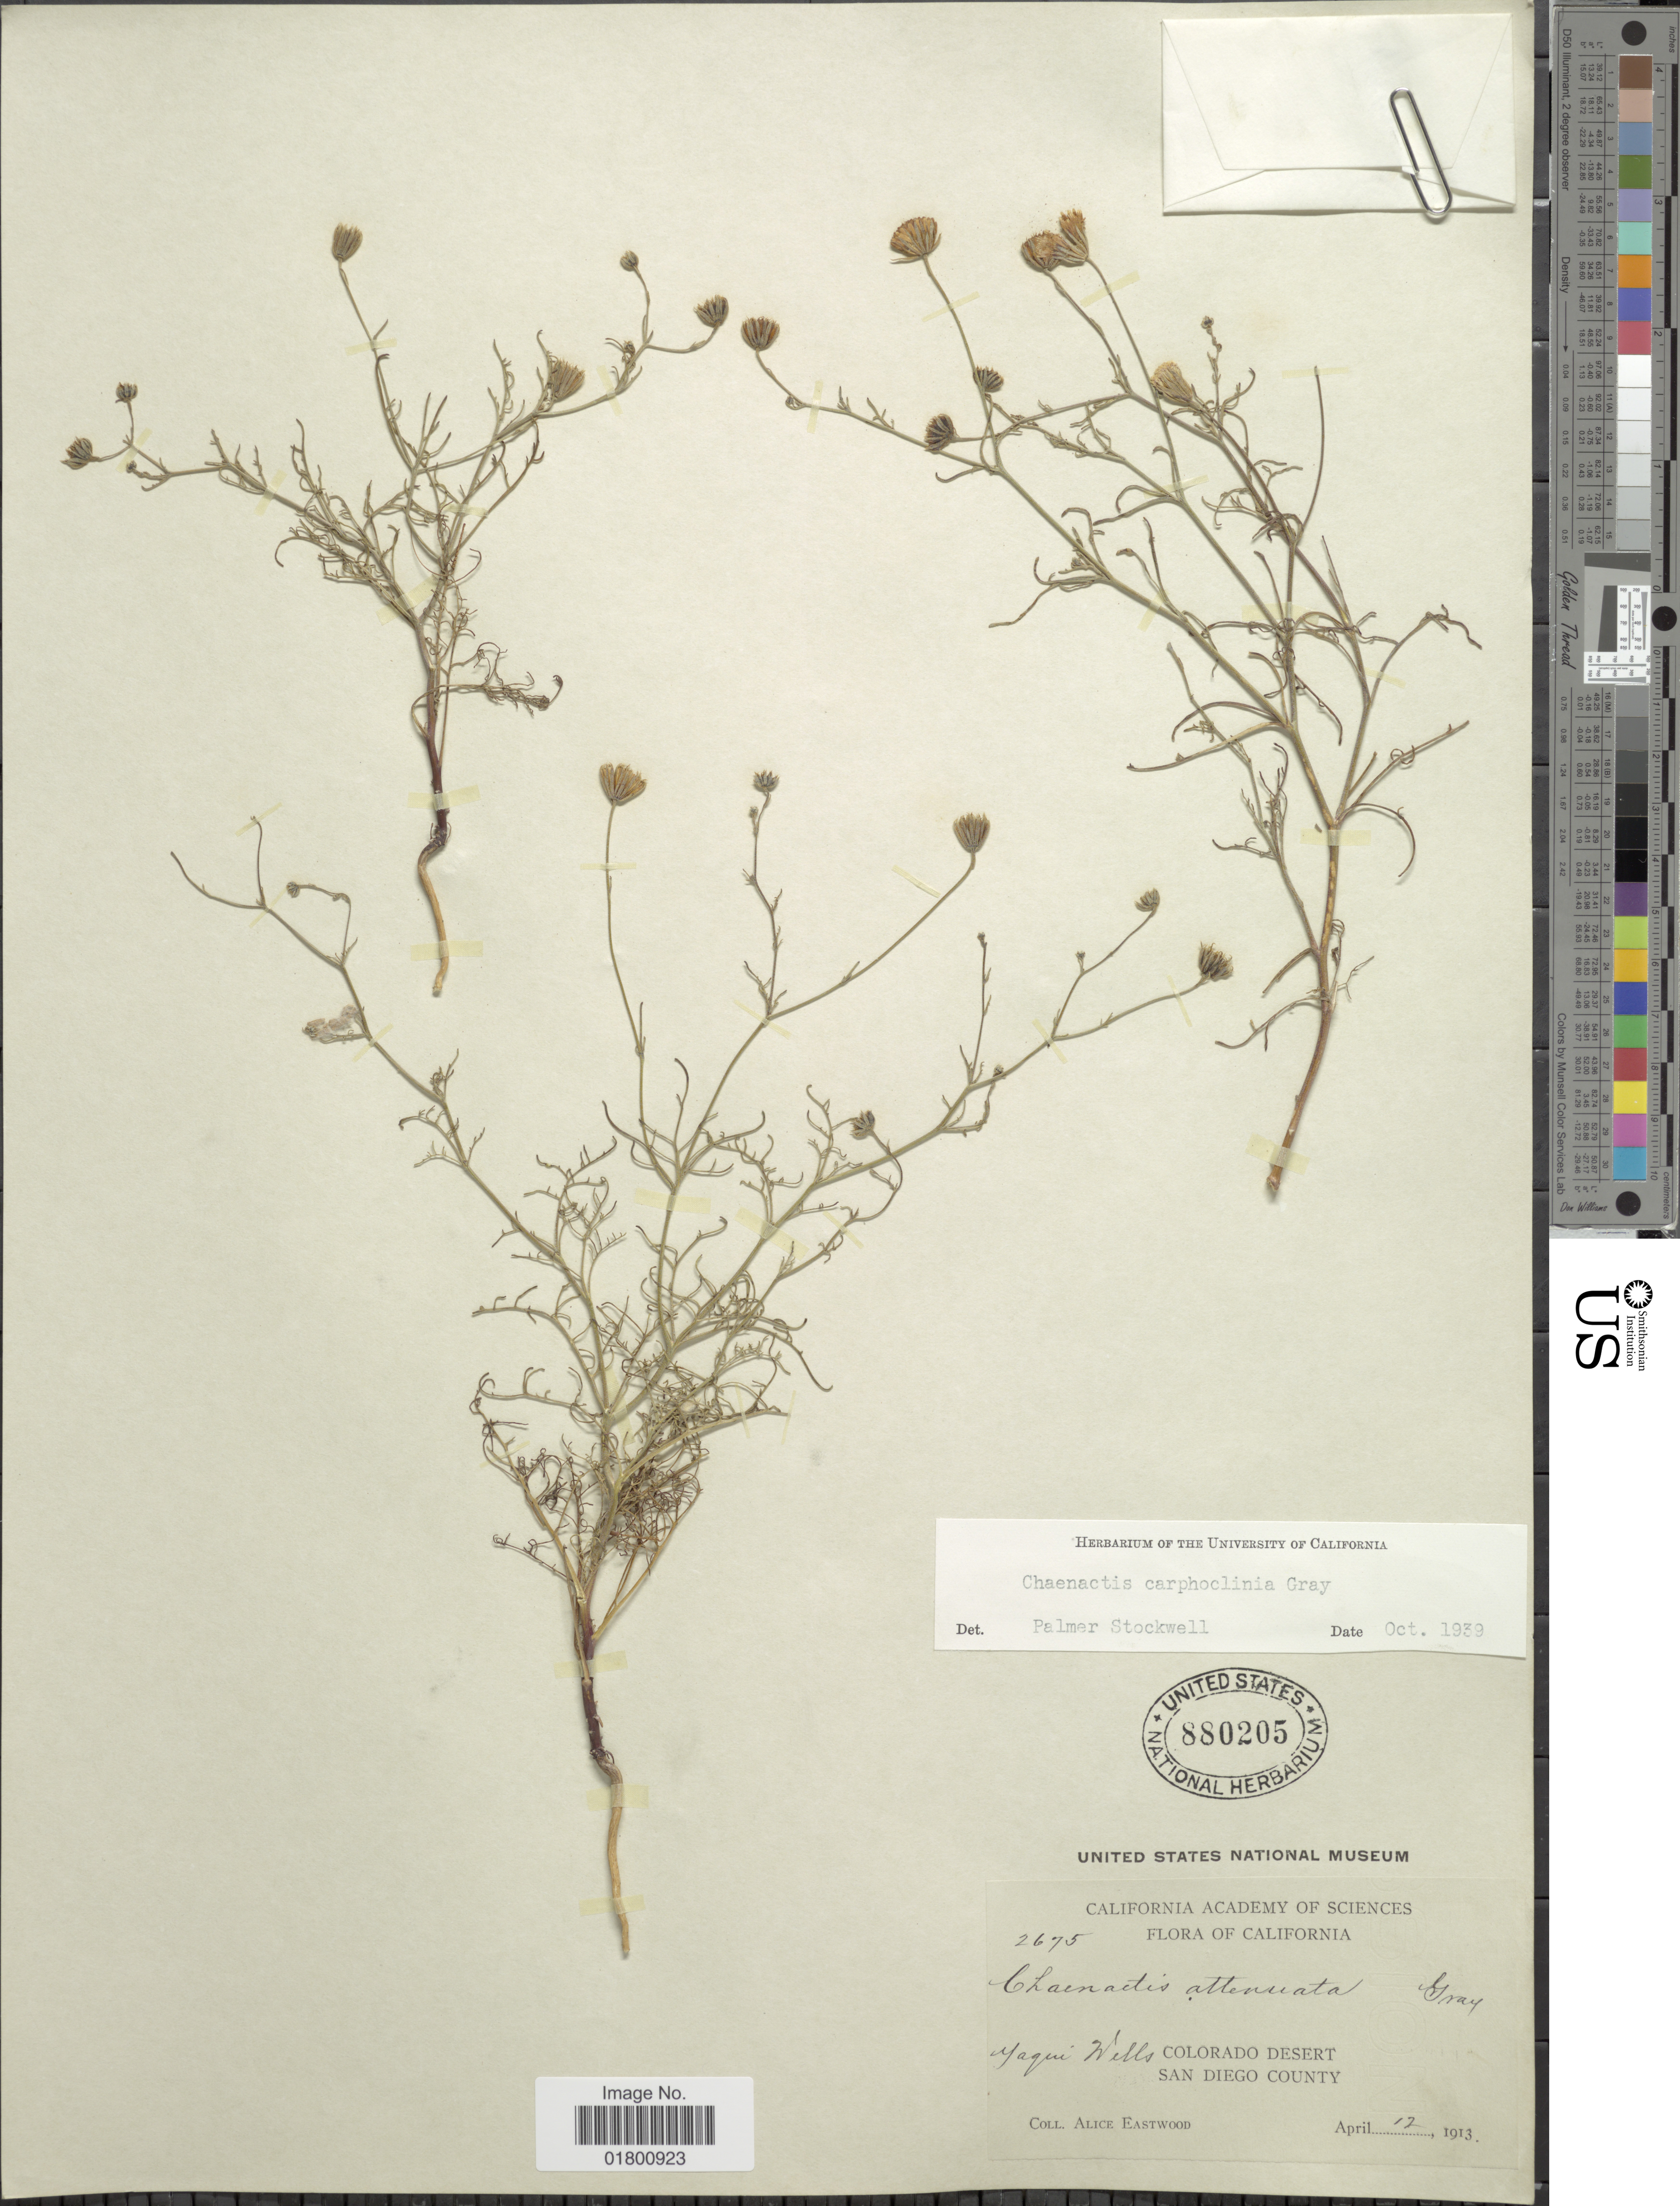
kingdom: Plantae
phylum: Tracheophyta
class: Magnoliopsida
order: Asterales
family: Asteraceae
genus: Chaenactis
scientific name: Chaenactis carphoclinia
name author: A. Gray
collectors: A. Eastwood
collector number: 2675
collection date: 1913-04-12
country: United States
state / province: California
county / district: San Diego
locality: Yaqui Wells, Colorado Desert, San Diego County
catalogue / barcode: US 880205